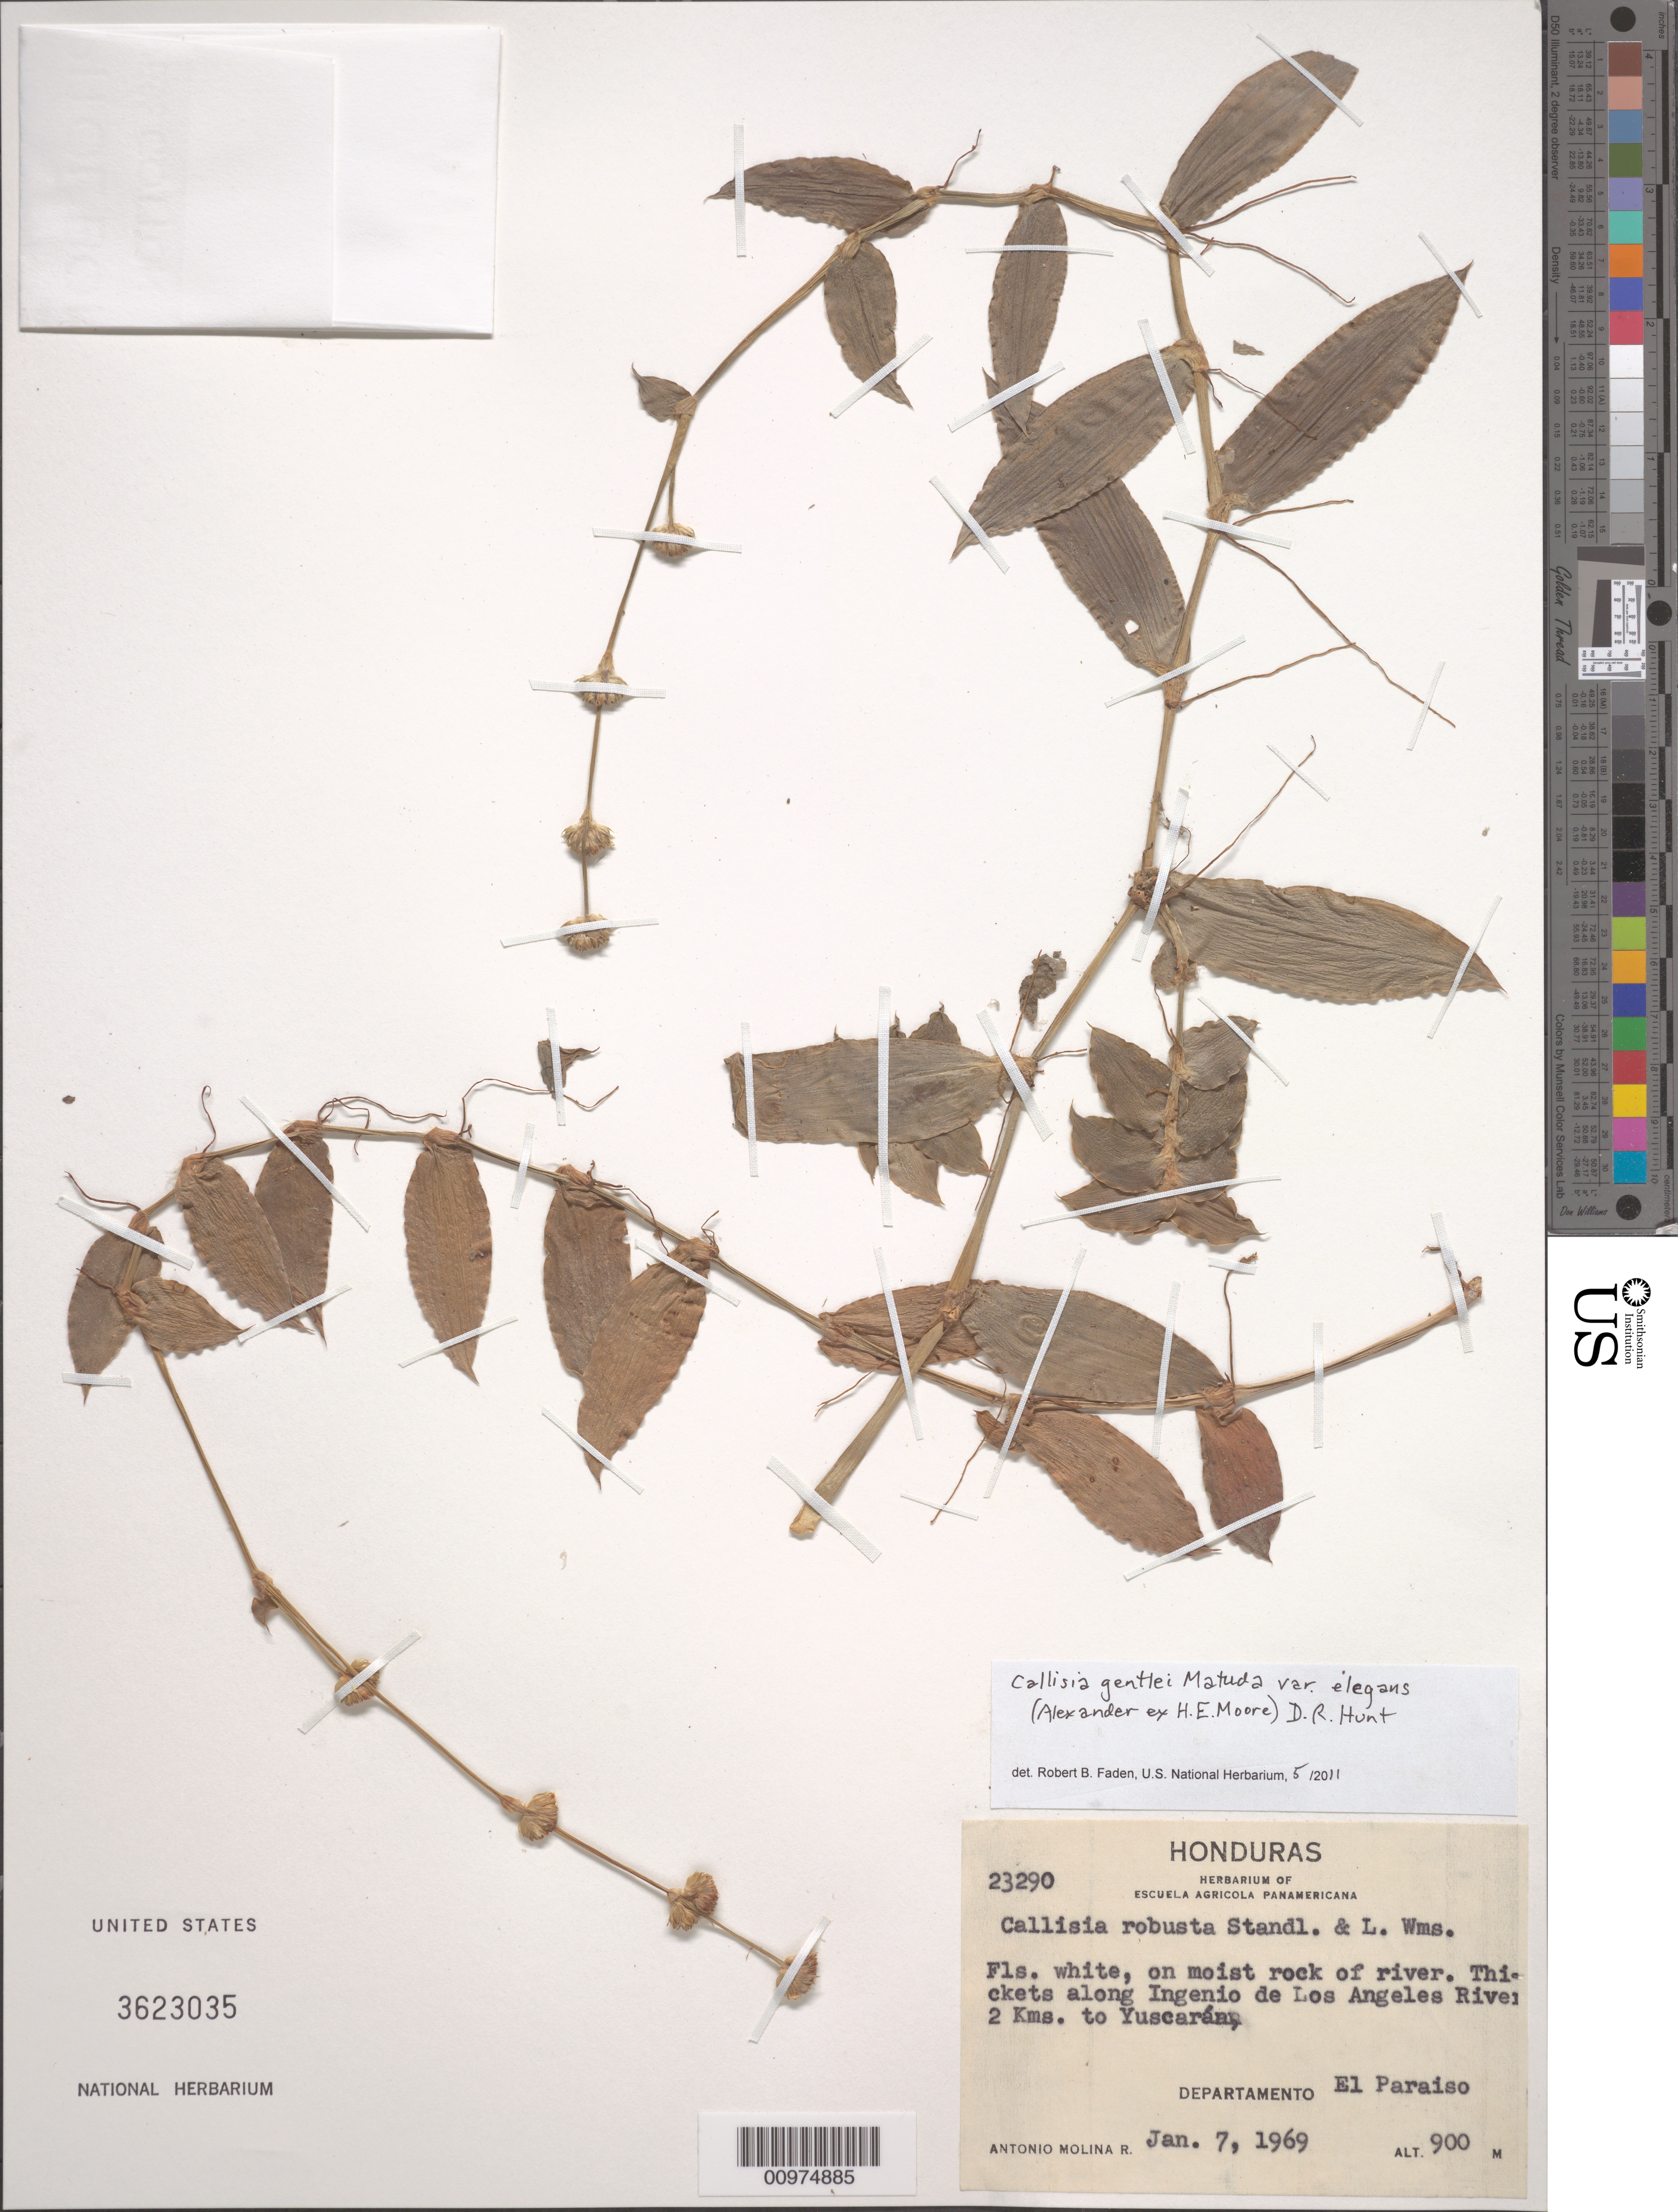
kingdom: Plantae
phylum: Tracheophyta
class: Liliopsida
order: Commelinales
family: Commelinaceae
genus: Callisia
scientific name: Callisia gentlei var. elegans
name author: (Alexander ex H.E. Moore) D.R. Hunt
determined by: Faden, Robert B., (US), Smithsonian Institution - National Museum of Natural History (UNITED STATES)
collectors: A. Molina R.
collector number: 23290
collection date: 1969-01-07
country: Honduras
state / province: El Paraíso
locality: along Ingenio de Los Angeles River 2 kms. to Yuscarán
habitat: on moist rock of river. Thickets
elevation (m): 900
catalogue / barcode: US 3623035